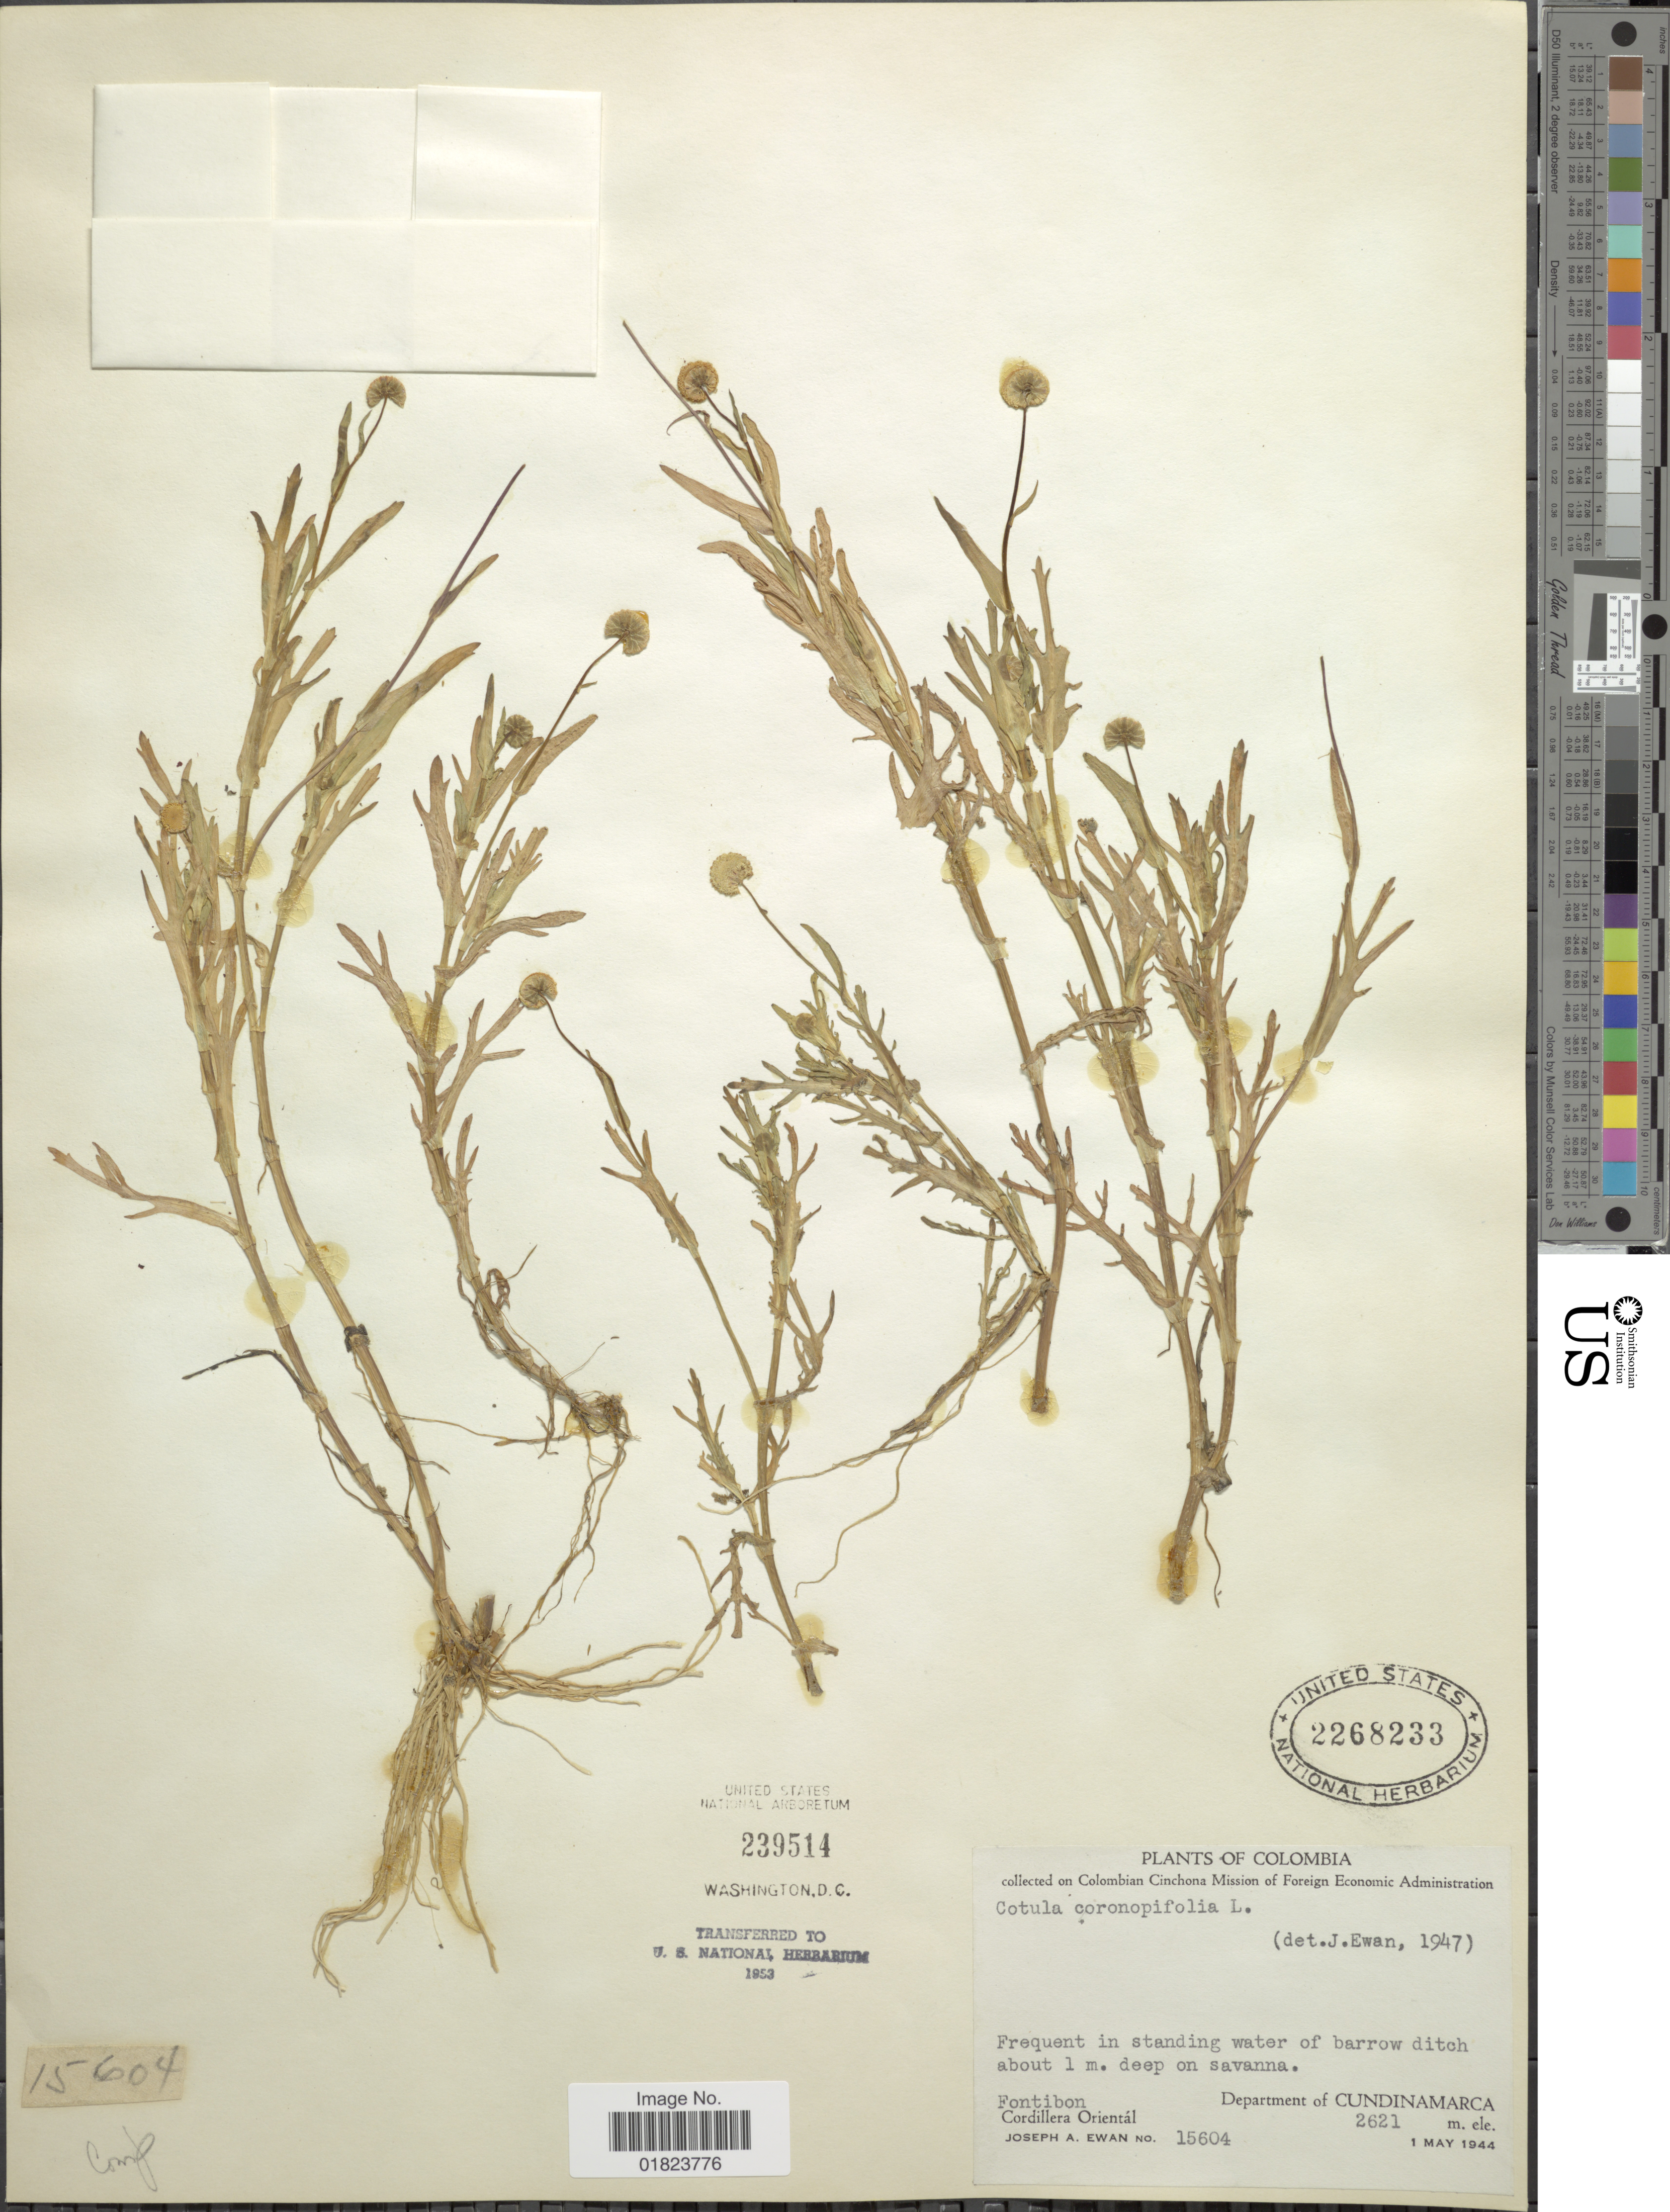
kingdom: Plantae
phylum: Tracheophyta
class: Magnoliopsida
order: Asterales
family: Asteraceae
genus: Cotula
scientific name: Cotula coronopifolia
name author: L.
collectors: J. A. Ewan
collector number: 15604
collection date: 1944-05-01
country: Colombia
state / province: Cundinamarca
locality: Fontibon, Cordillera Oriental, Department of Cundinamarca.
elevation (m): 2621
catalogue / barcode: US 2268233